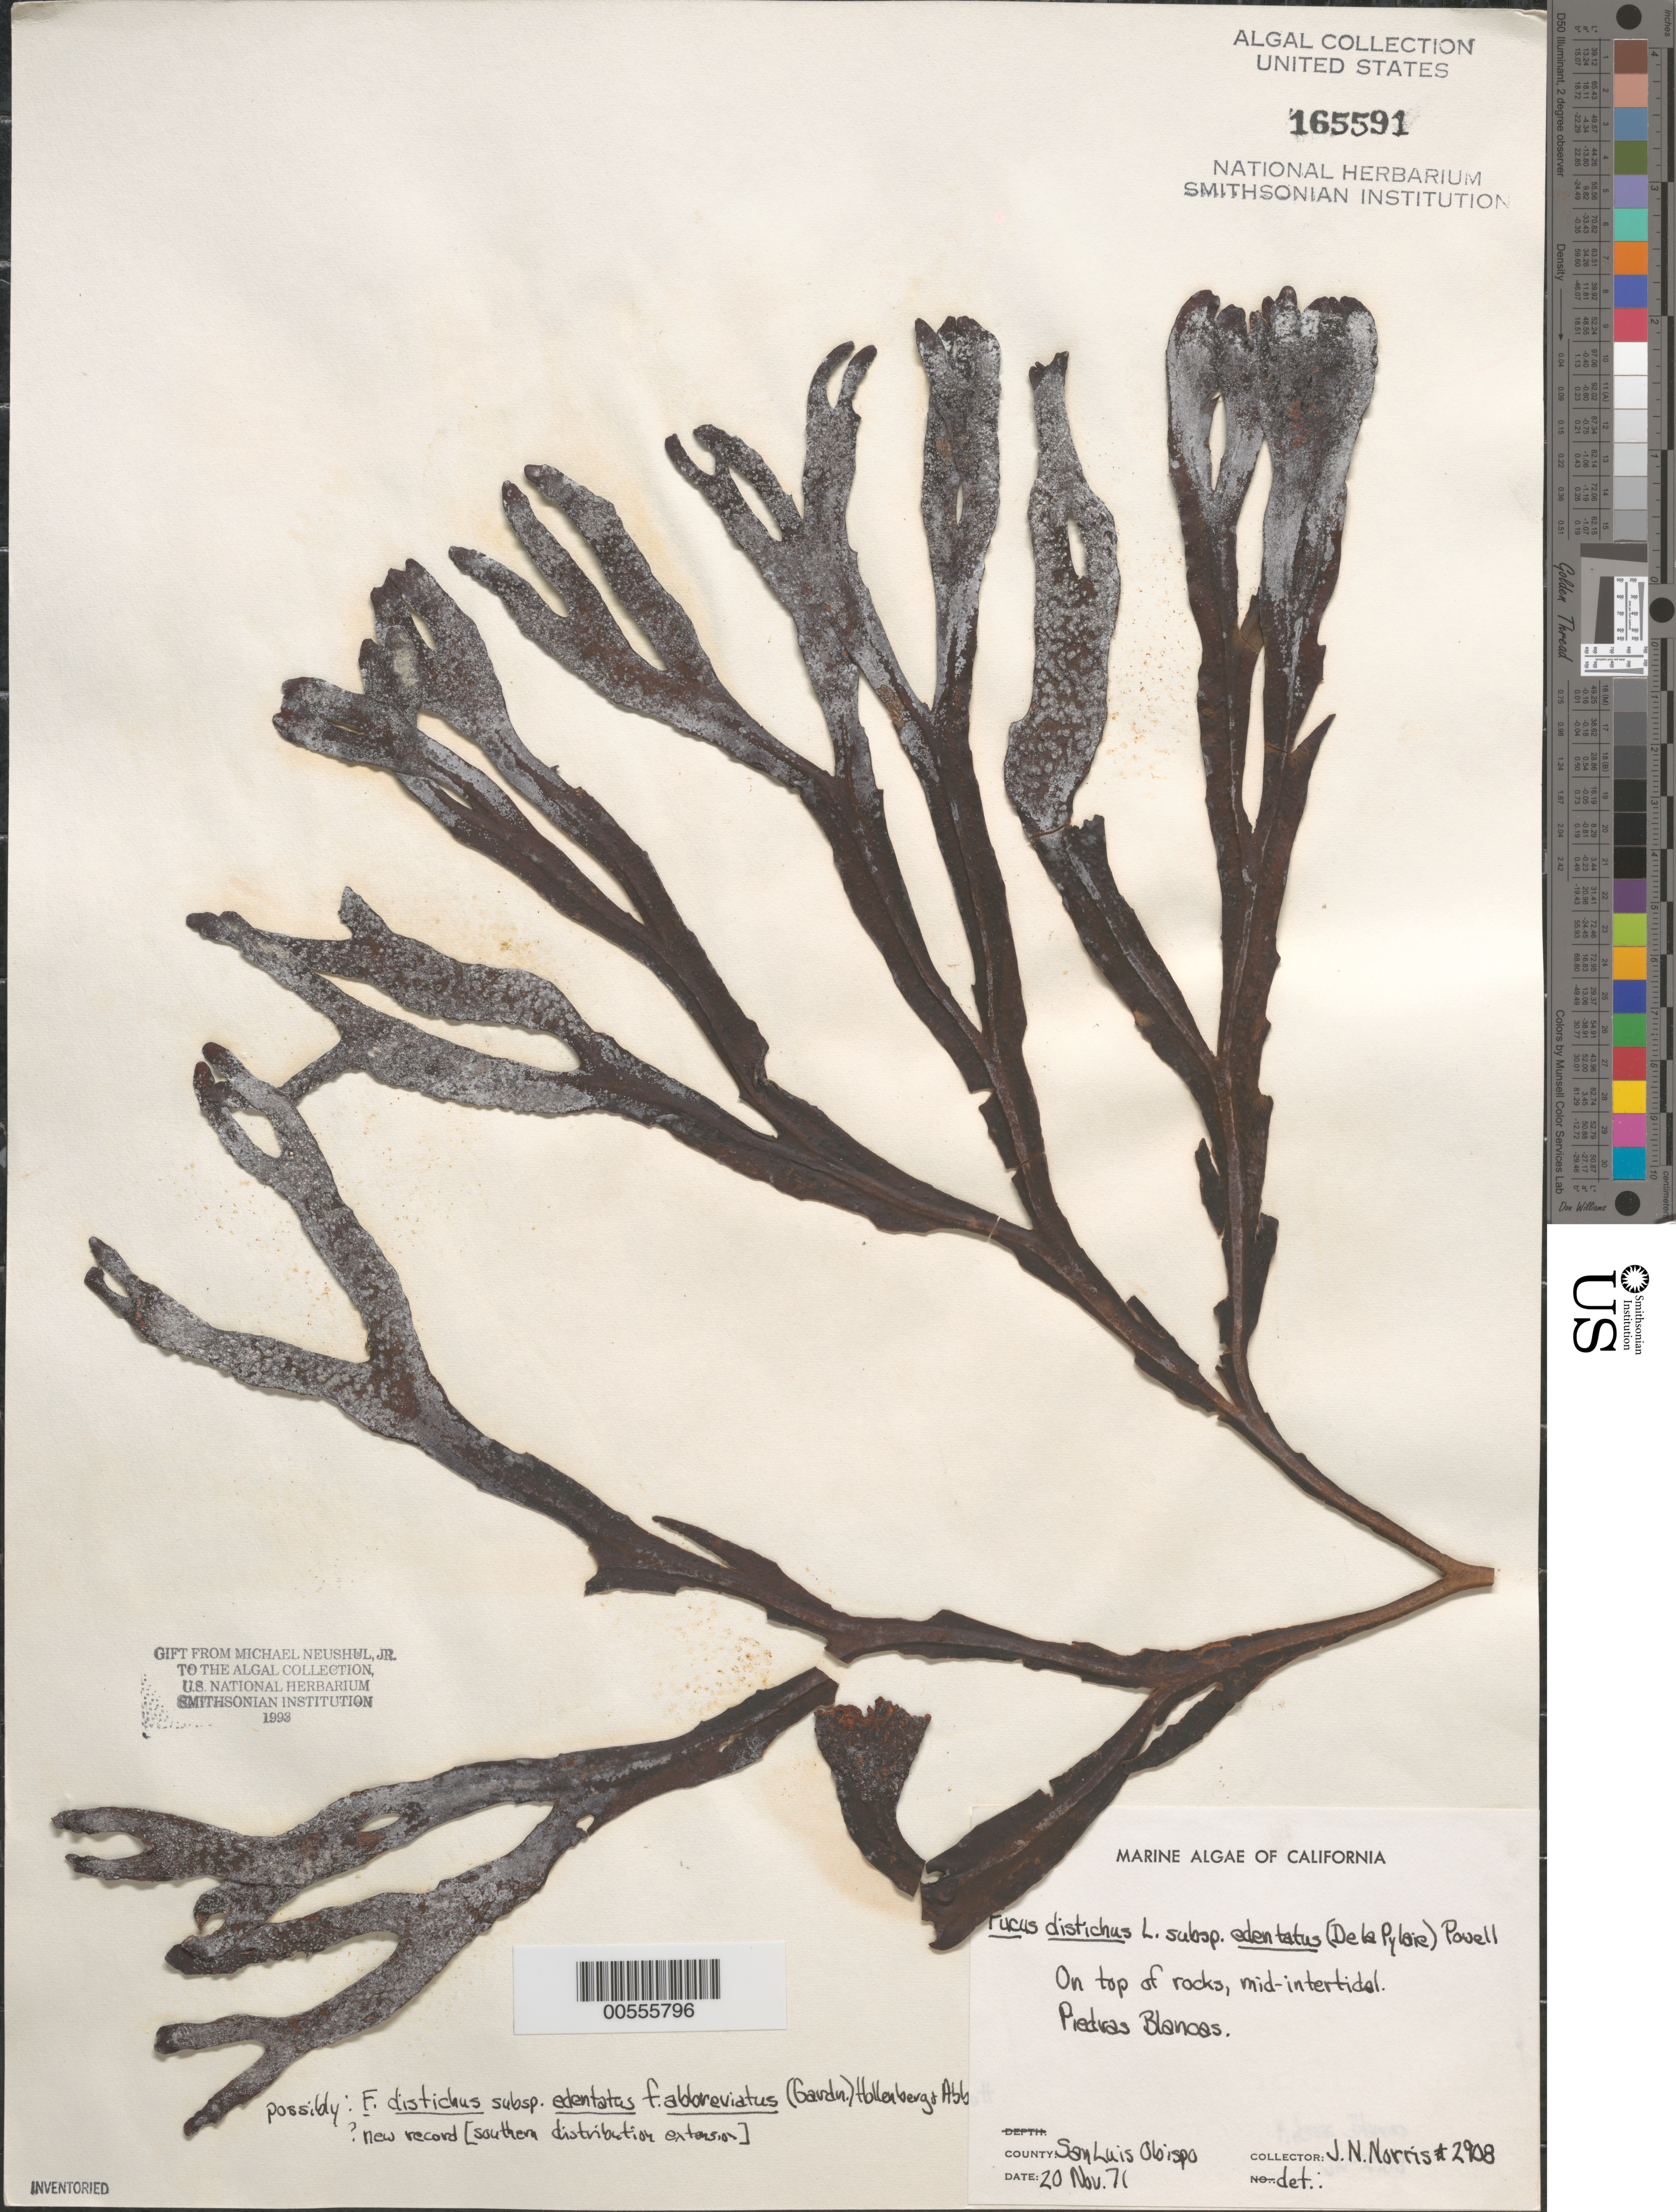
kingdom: Chromista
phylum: Ochrophyta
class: Phaeophyceae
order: Fucales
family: Fucaceae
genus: Fucus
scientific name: Fucus distichus subsp. edentatus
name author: (Bach. Pyl.) H.T. Powell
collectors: J. N. Norris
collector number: JN-2908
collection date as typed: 20 Nov 1971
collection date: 1971-11-20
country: United States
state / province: California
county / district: San Luis Obispo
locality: Piedras Blancas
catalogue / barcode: US 165591